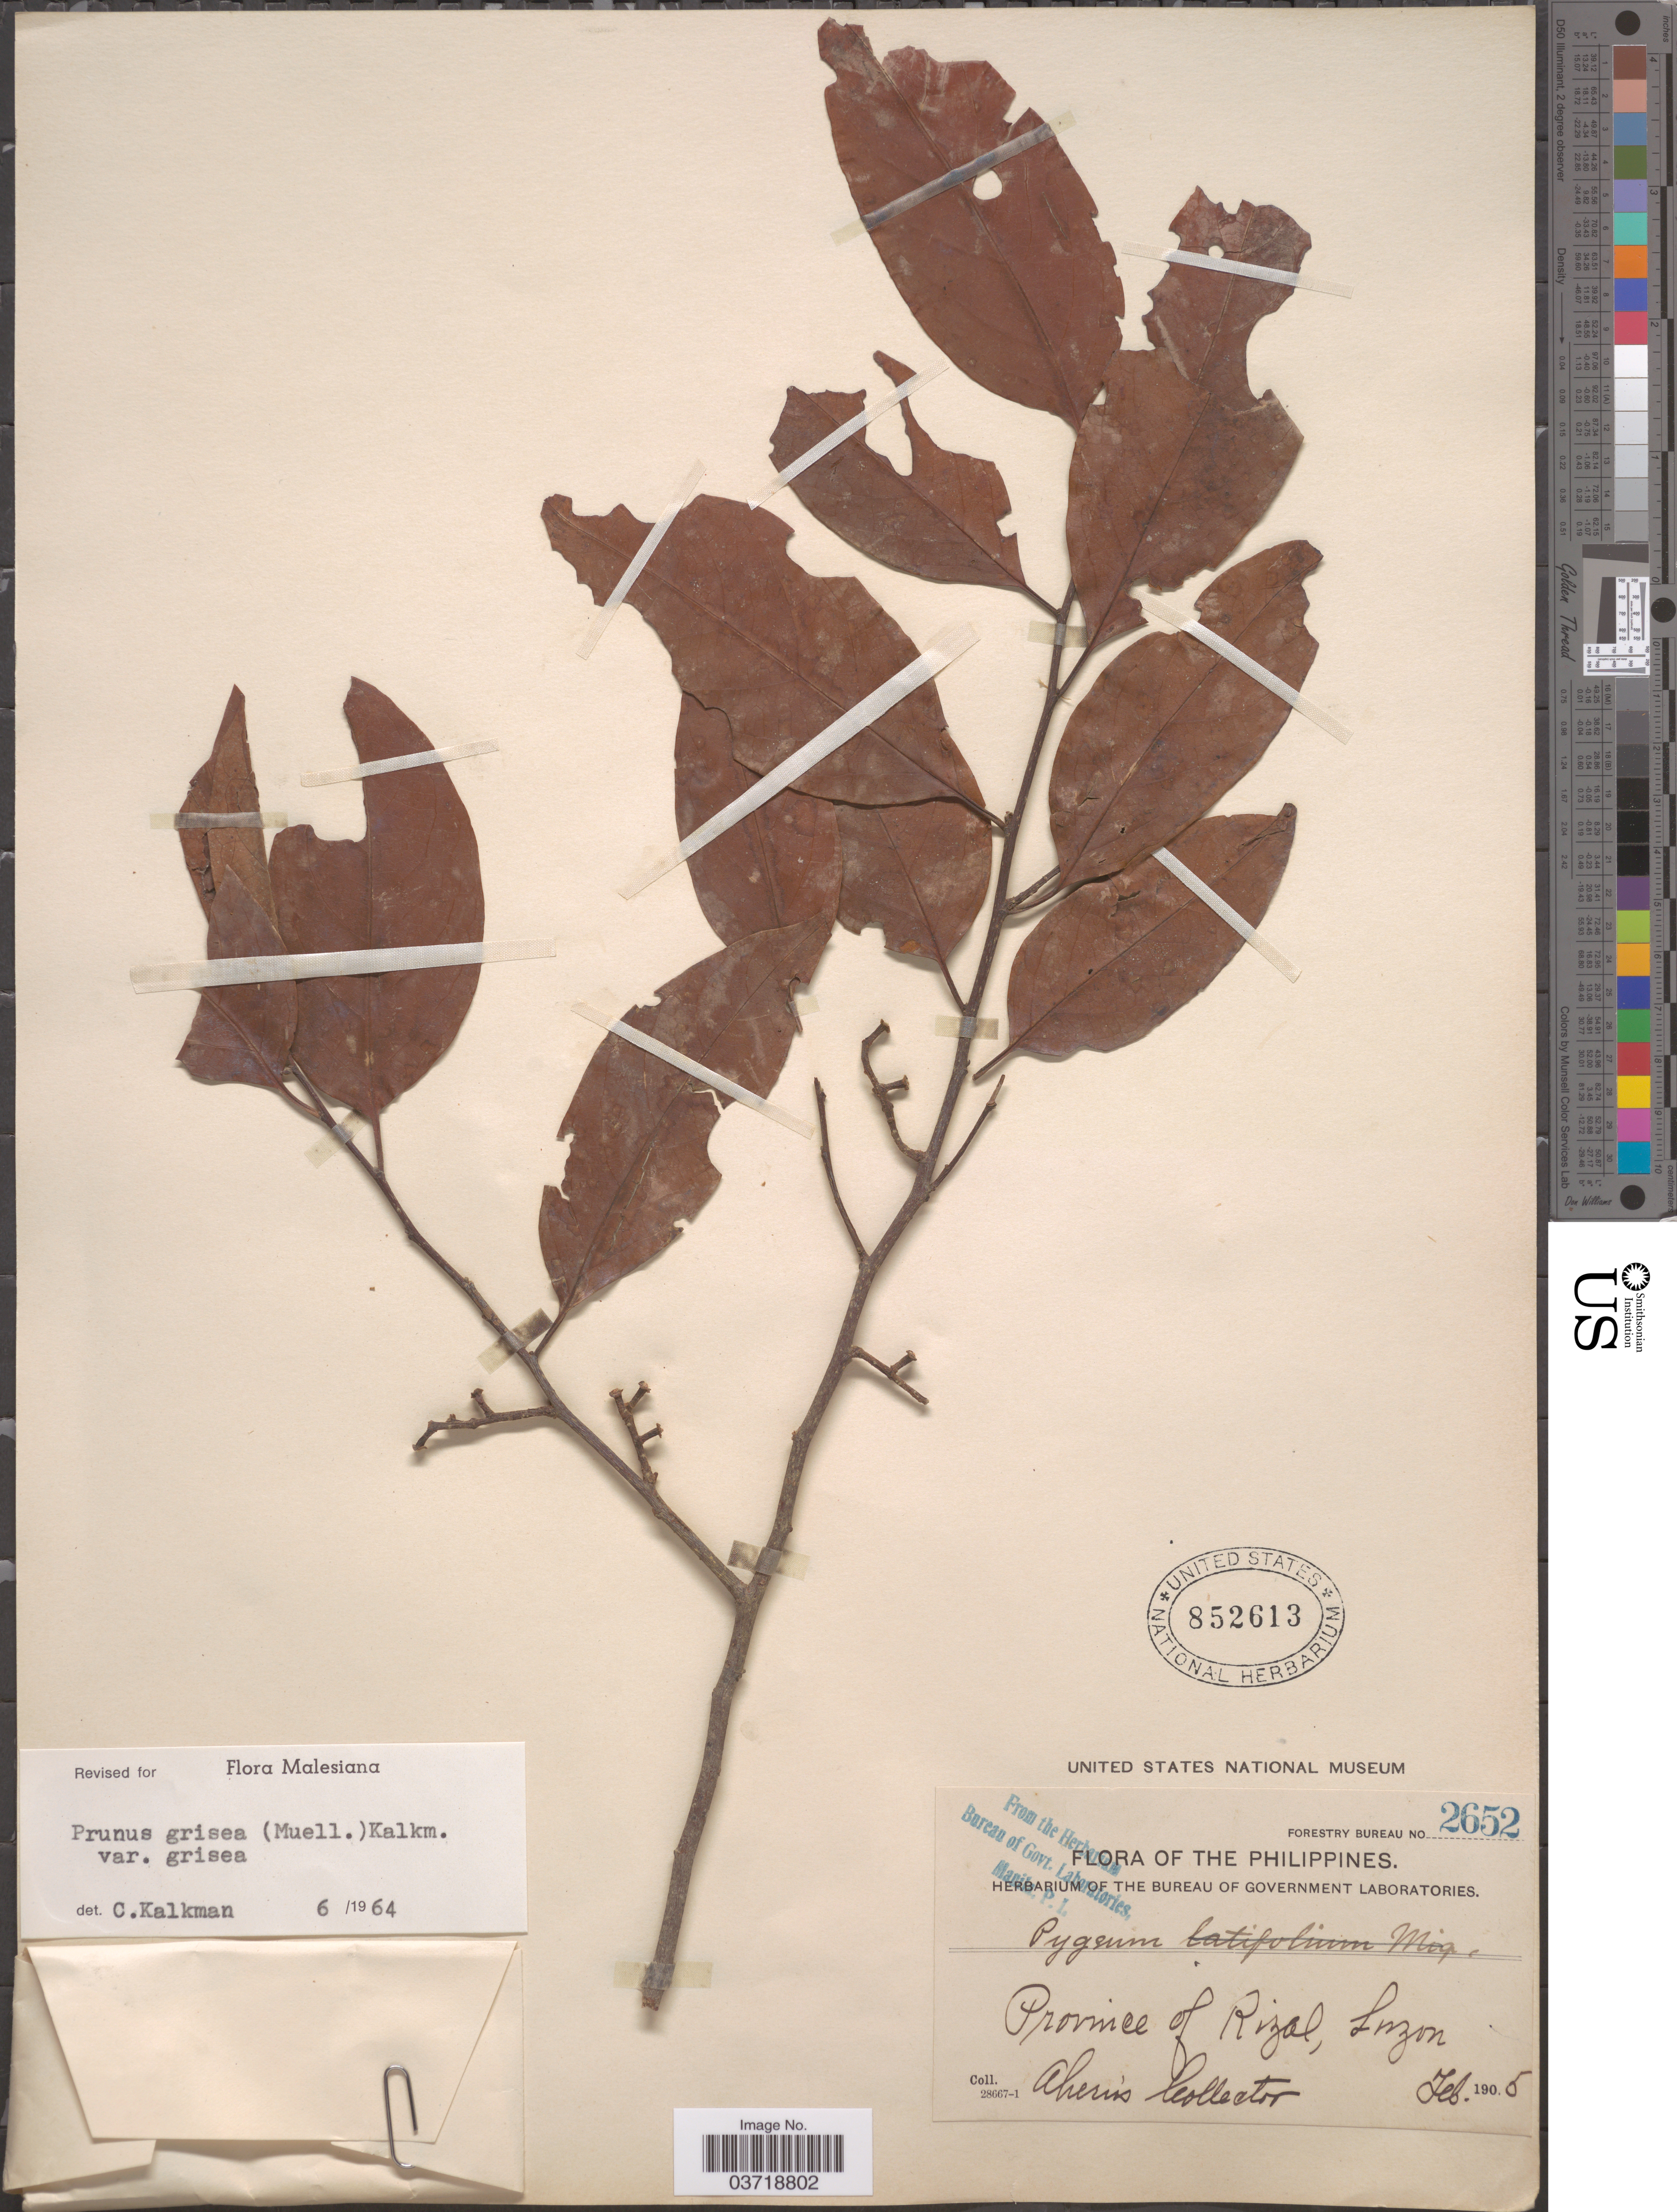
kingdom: Plantae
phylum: Tracheophyta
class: Magnoliopsida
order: Rosales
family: Rosaceae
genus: Prunus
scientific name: Prunus grisea var. grisea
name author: (Blume ex K. Müller) Kalkman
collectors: Ahern's collector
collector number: Forestry Bureau 2652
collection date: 1905-02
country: Philippines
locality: Province of Rizal, Luzon.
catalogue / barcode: US 852613